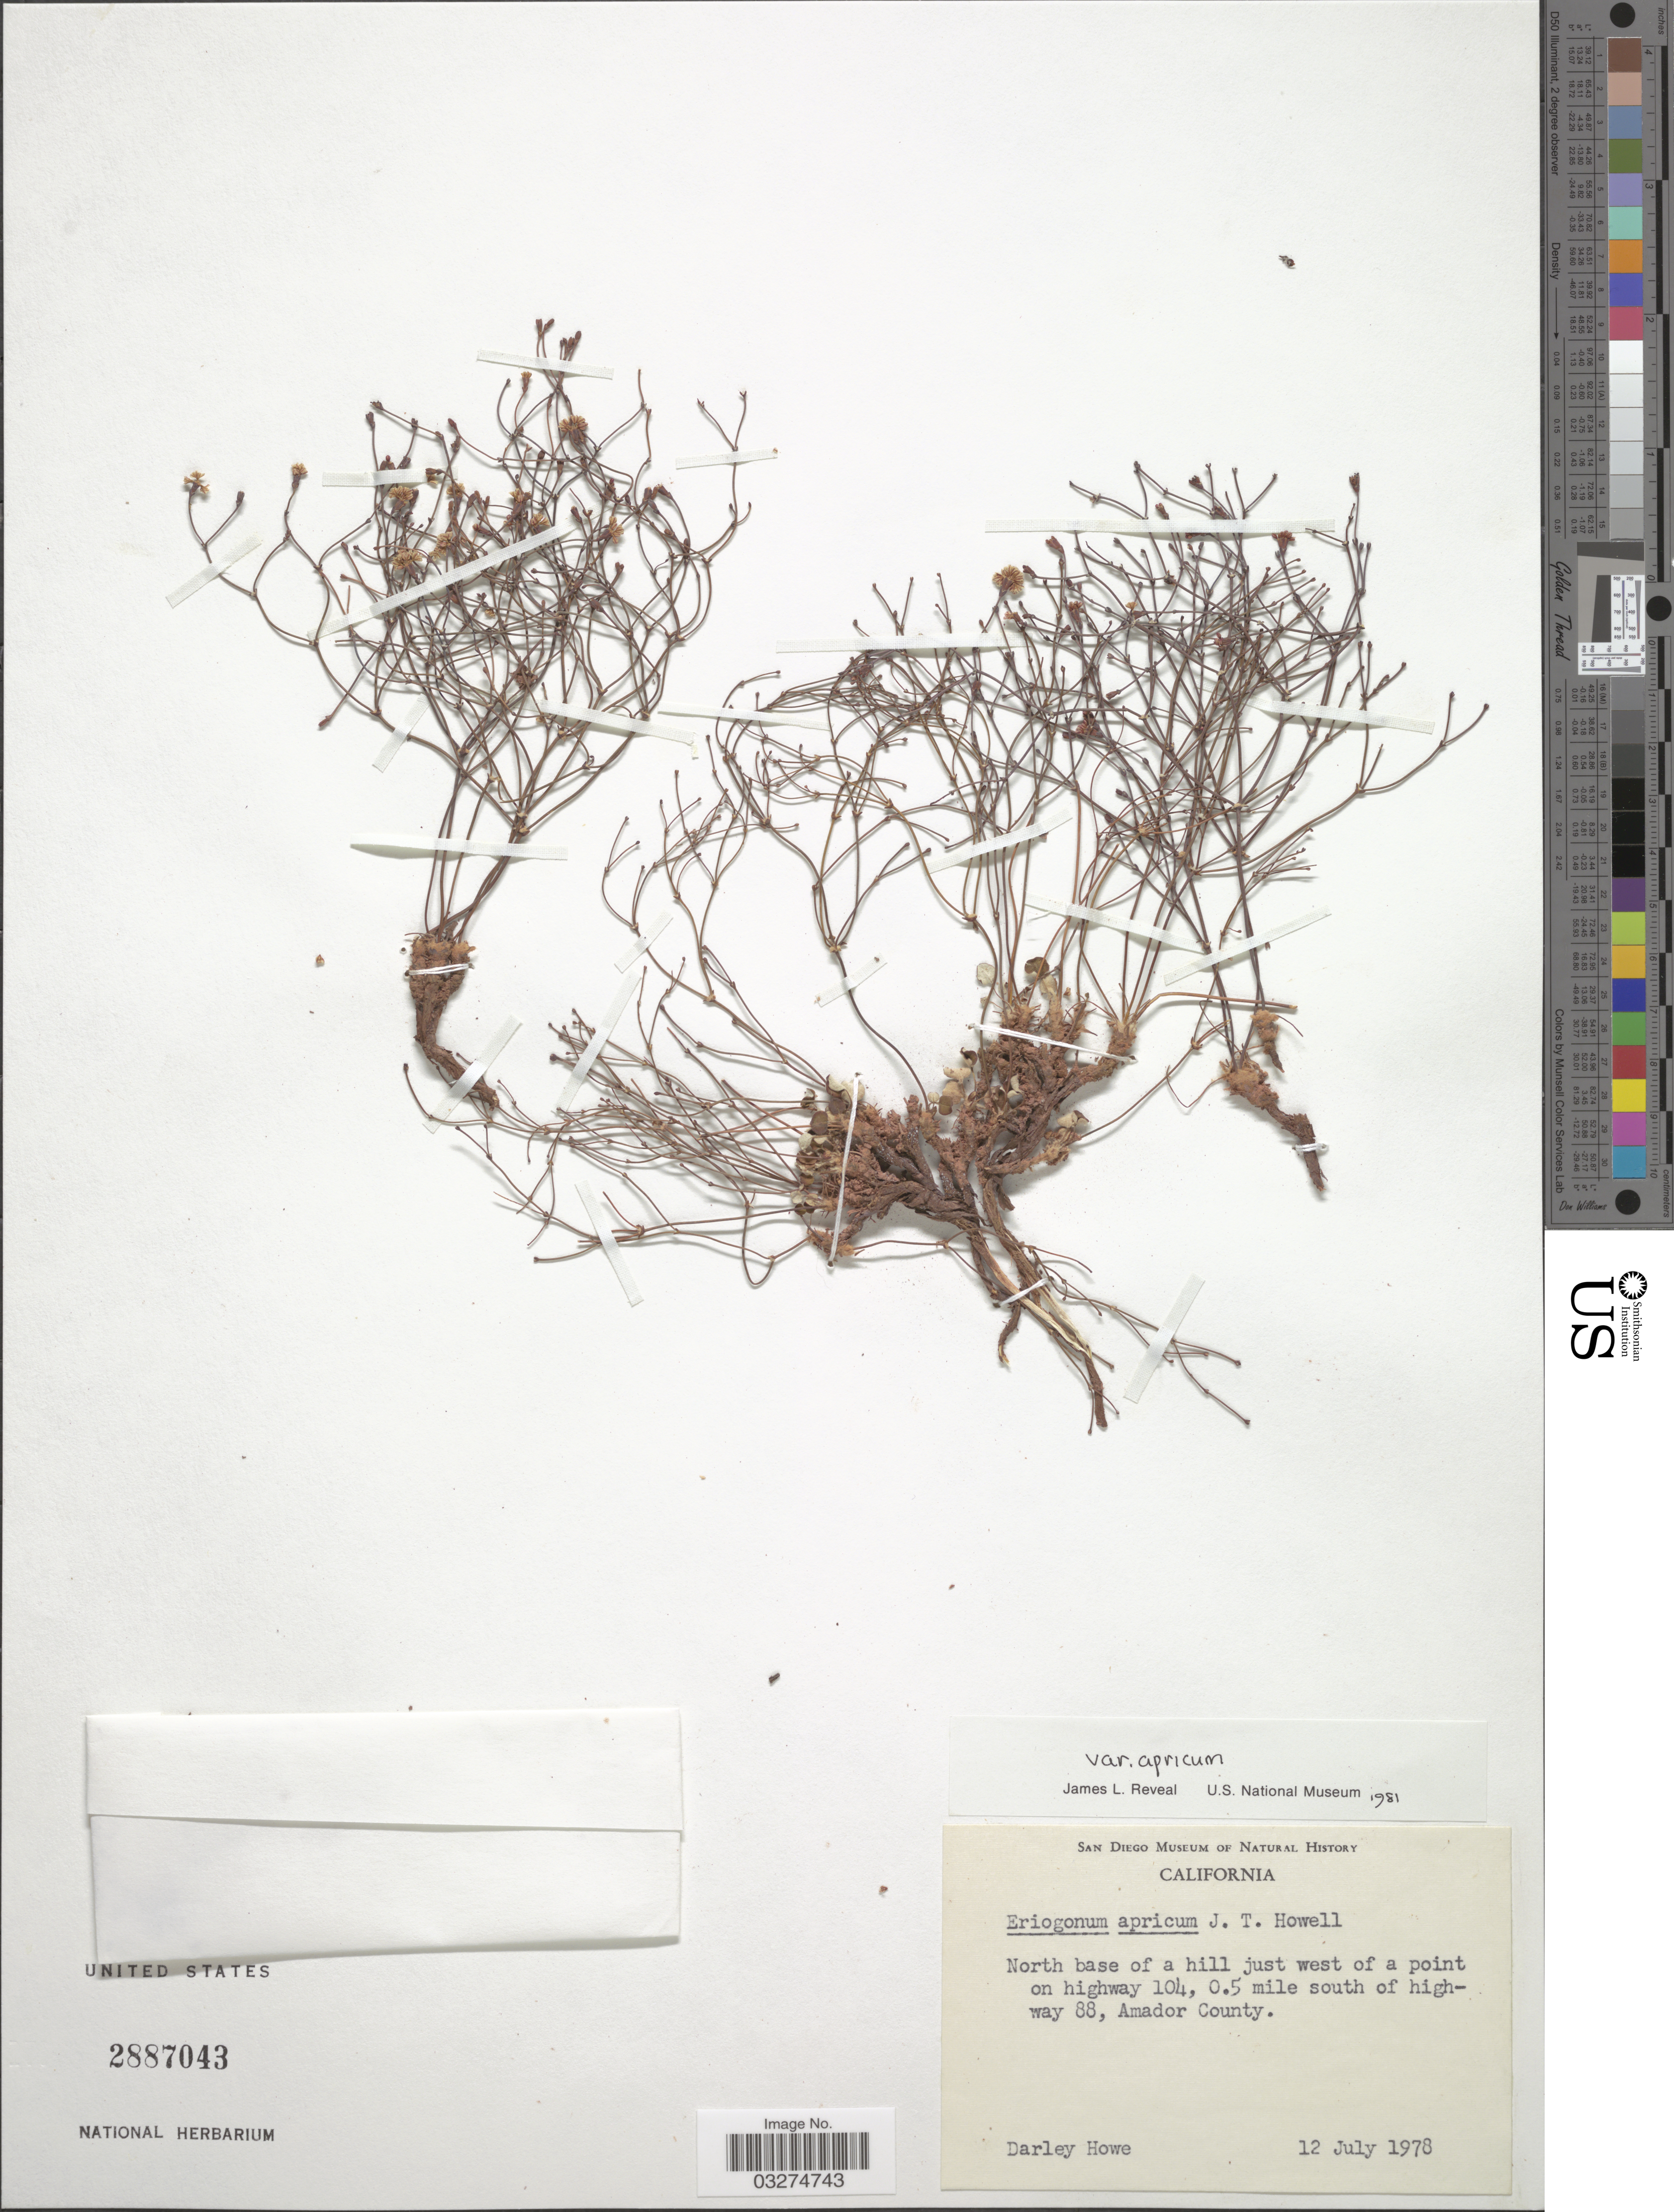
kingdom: Plantae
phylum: Tracheophyta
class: Magnoliopsida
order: Caryophyllales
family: Polygonaceae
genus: Eriogonum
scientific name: Eriogonum apricum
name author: J.T. Howell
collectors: D. Howe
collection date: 1978-07-12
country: United States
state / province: California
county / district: Amador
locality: North base of hill just west of a point on highway 104, 0.5 mile south of highway 88, Amador County.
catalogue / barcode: US 2887043